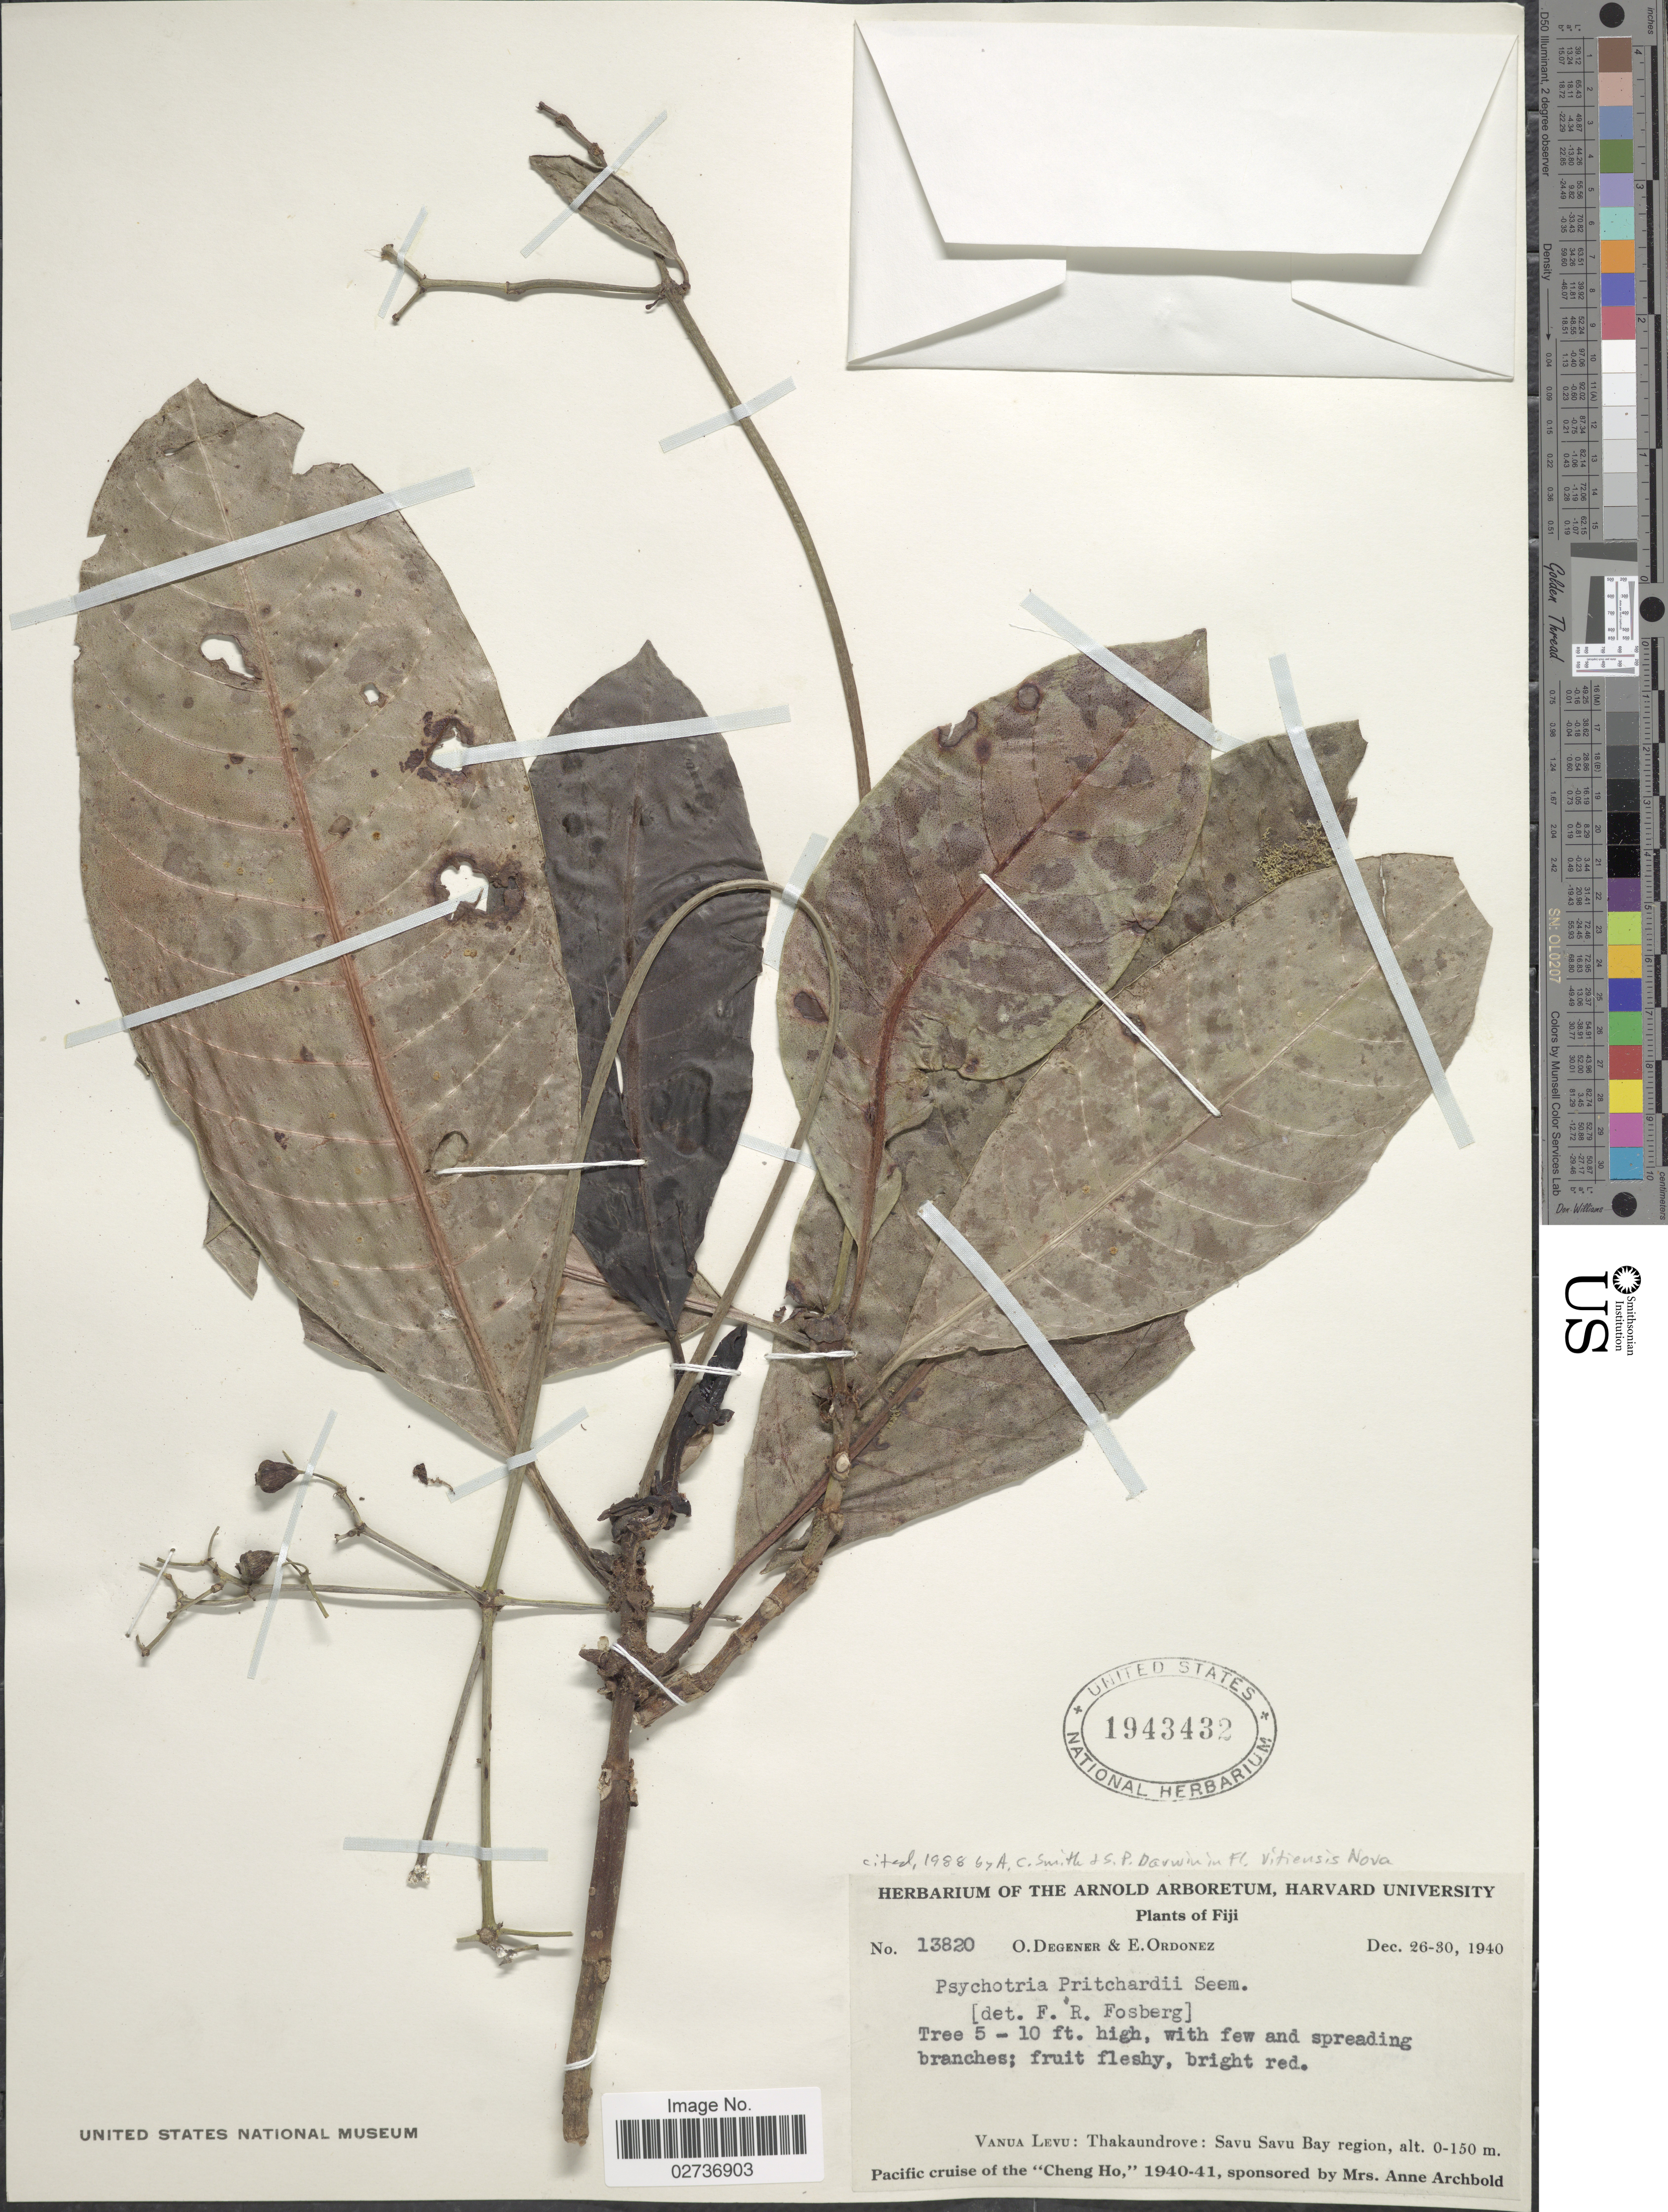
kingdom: Plantae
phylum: Tracheophyta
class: Magnoliopsida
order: Gentianales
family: Rubiaceae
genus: Psychotria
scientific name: Psychotria pritchardii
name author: Seem.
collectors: O. Degener & E. Ordonez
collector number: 13820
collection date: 1940-12-26/1940-12-30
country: Fiji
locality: Vanua Levu: Thakaundrove: Savu Savu Bay region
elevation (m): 0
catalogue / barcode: US 1943432